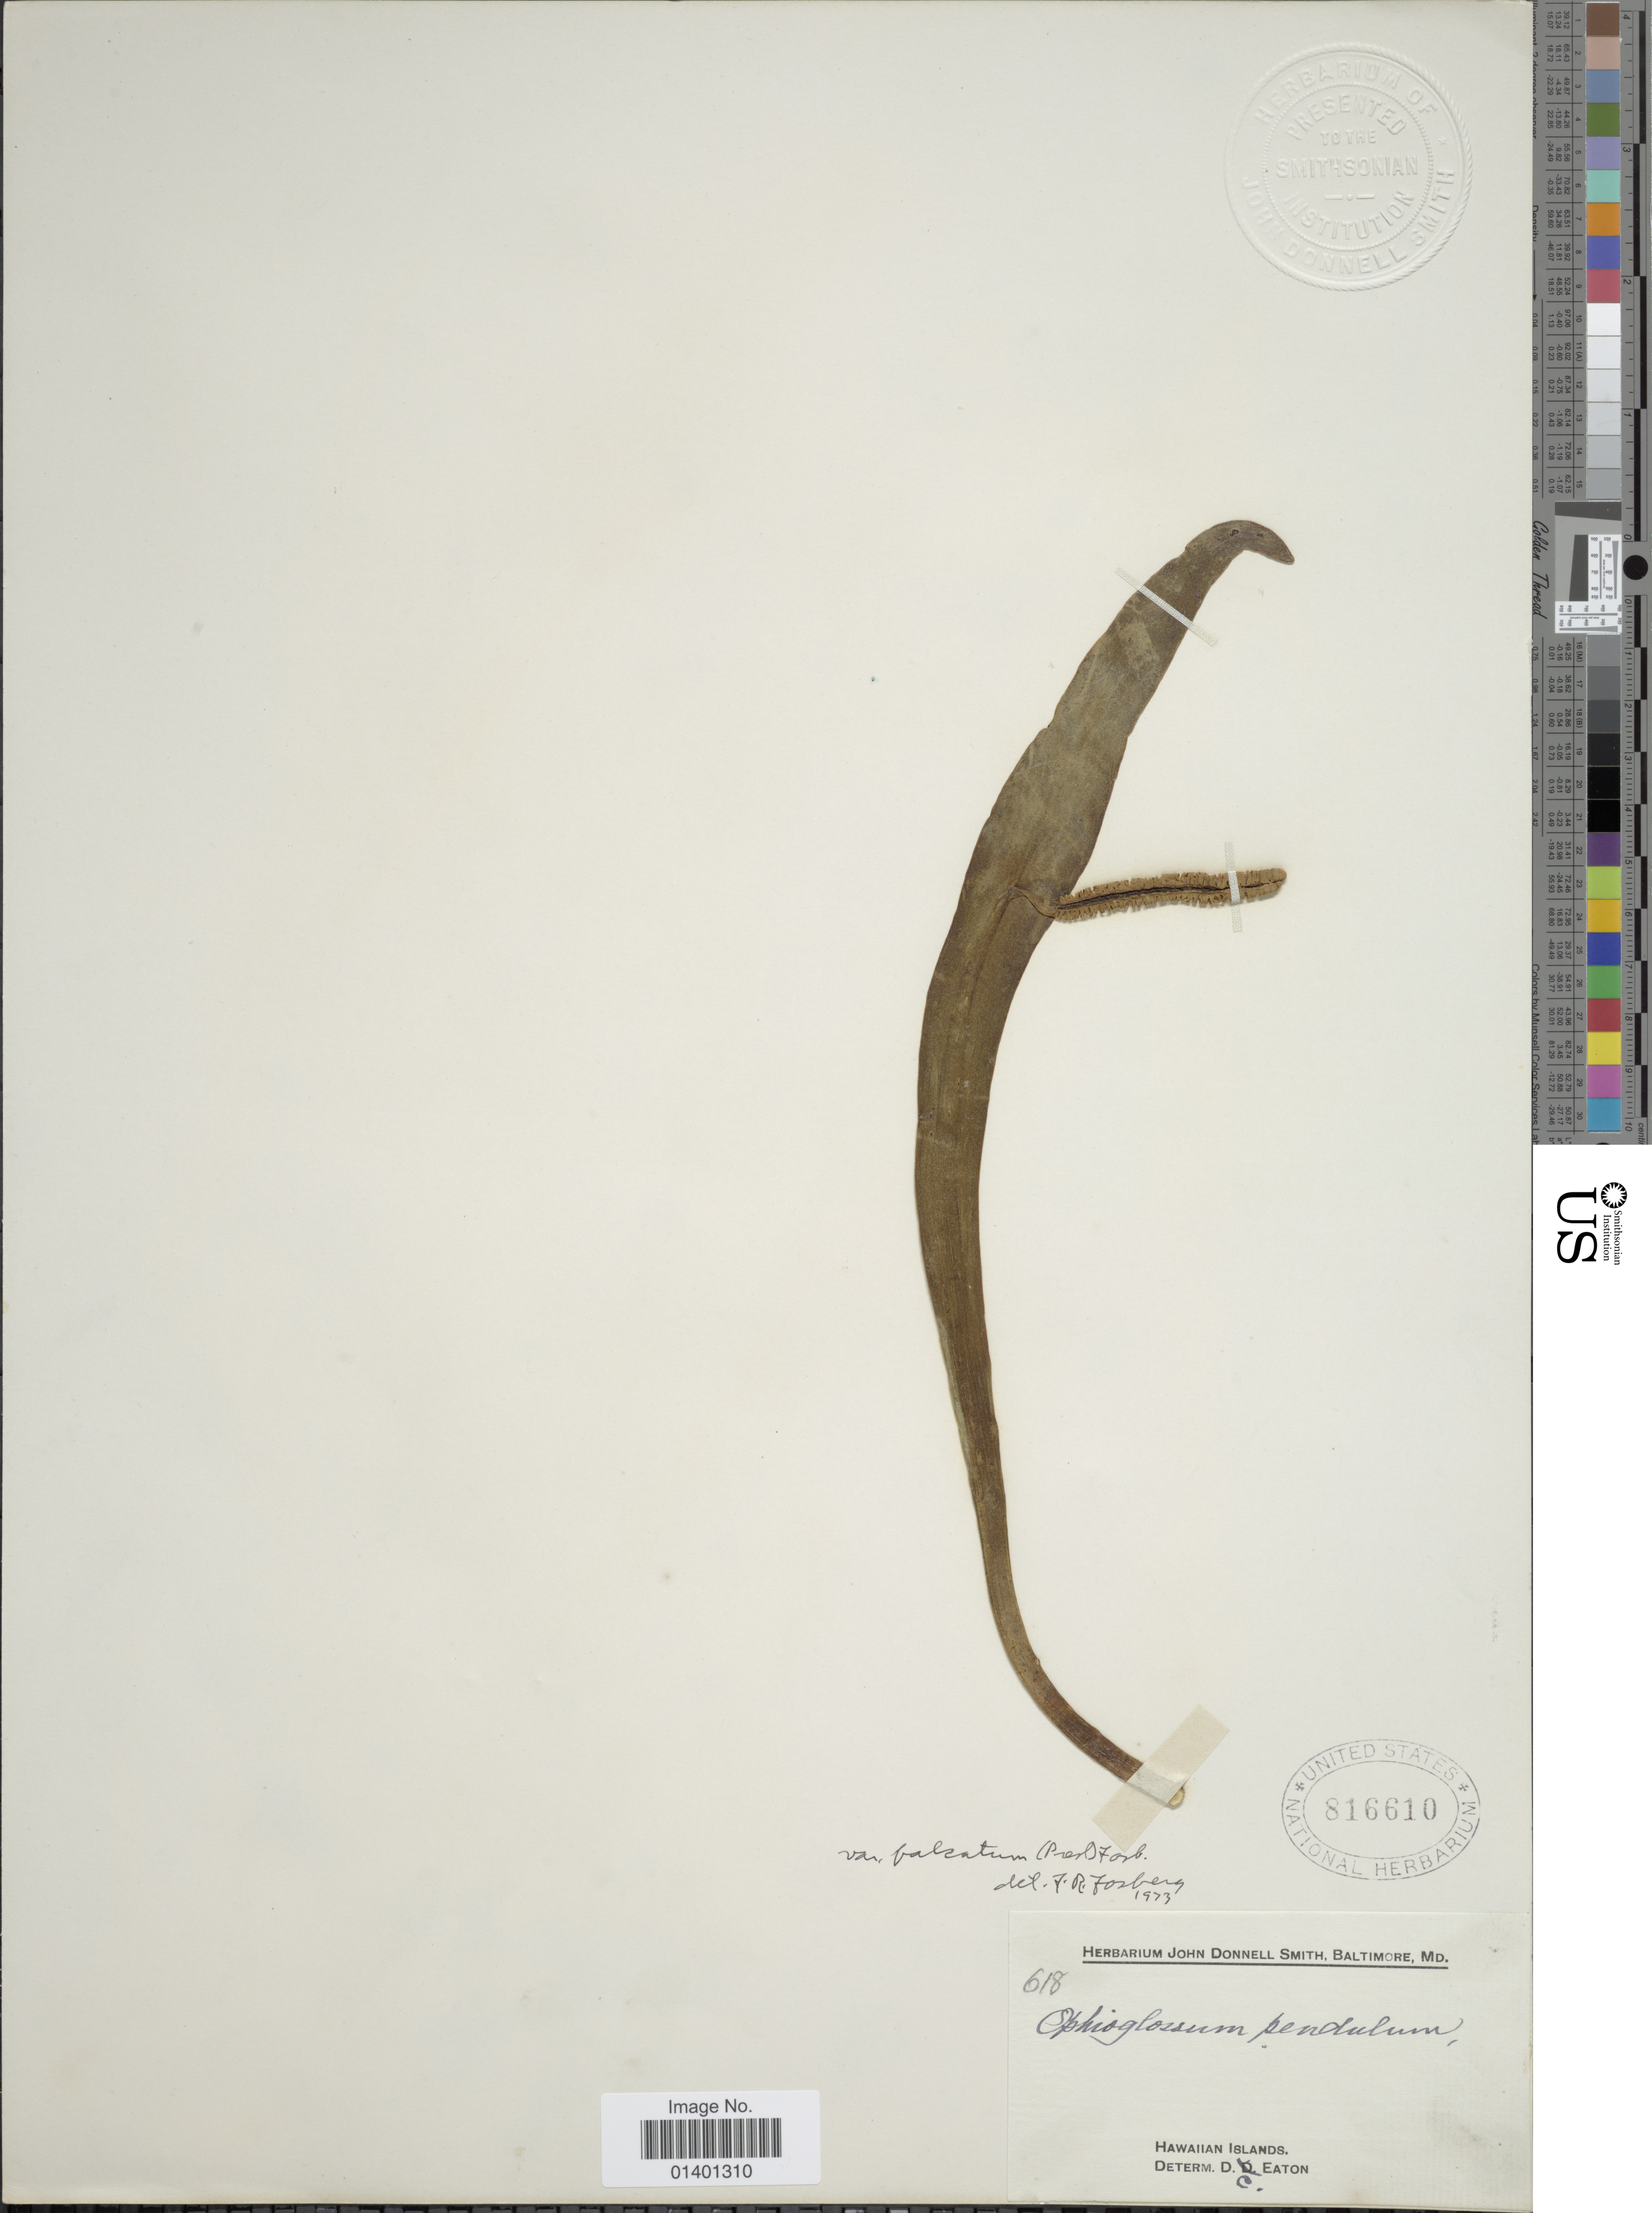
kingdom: Plantae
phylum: Tracheophyta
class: Polypodiopsida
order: Ophioglossales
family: Ophioglossaceae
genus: Ophioderma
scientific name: Ophioderma pendulum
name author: (L.) C. Presl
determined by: Wagner, W. L., (BOT), Smithsonian Institution - National Museum of Natural History (UNITED STATES)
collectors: ex Herb. John Donnell Smith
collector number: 618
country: United States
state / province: Hawaii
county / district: Hawaii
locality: Hawaiian islands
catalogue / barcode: US 816610